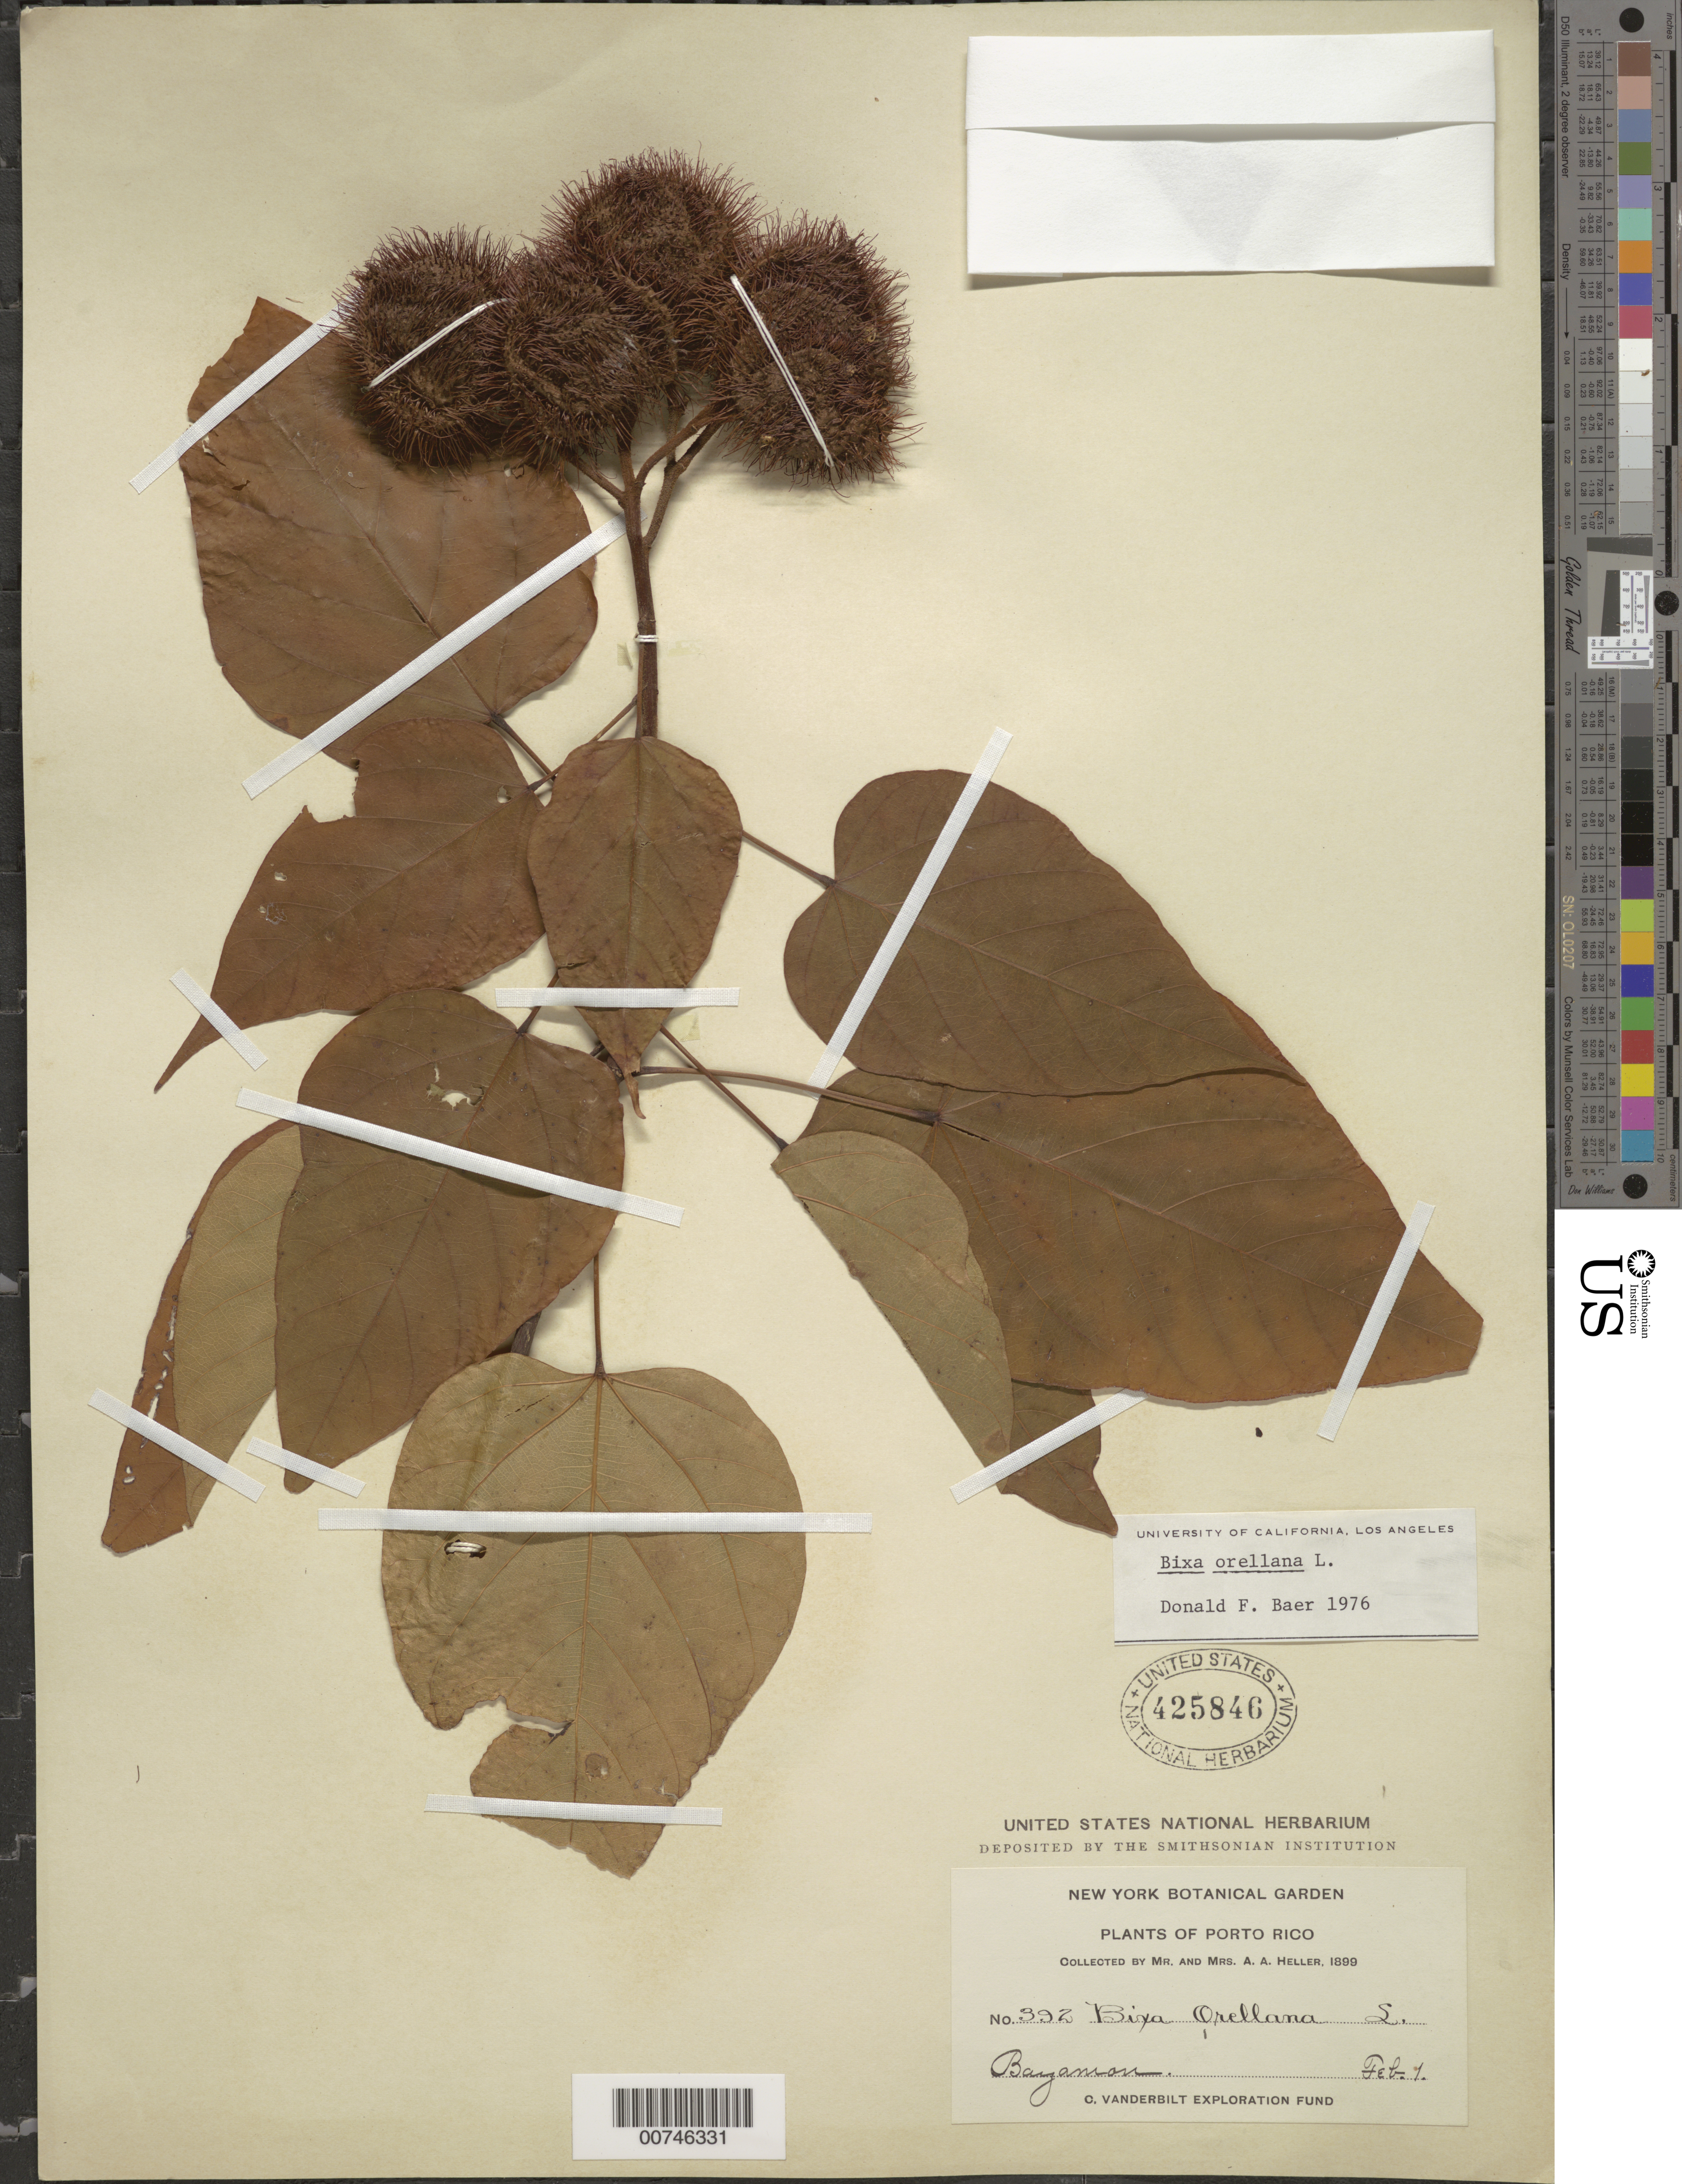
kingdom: Plantae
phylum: Tracheophyta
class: Magnoliopsida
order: Malvales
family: Bixaceae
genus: Bixa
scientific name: Bixa orellana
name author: L.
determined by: Baer, D. F.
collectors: A. A. Heller & E. G. Heller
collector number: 392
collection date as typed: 01 Feb 1899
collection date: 1899-02-01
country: Puerto Rico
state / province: Bayamón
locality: Bayamón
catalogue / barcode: US 425846